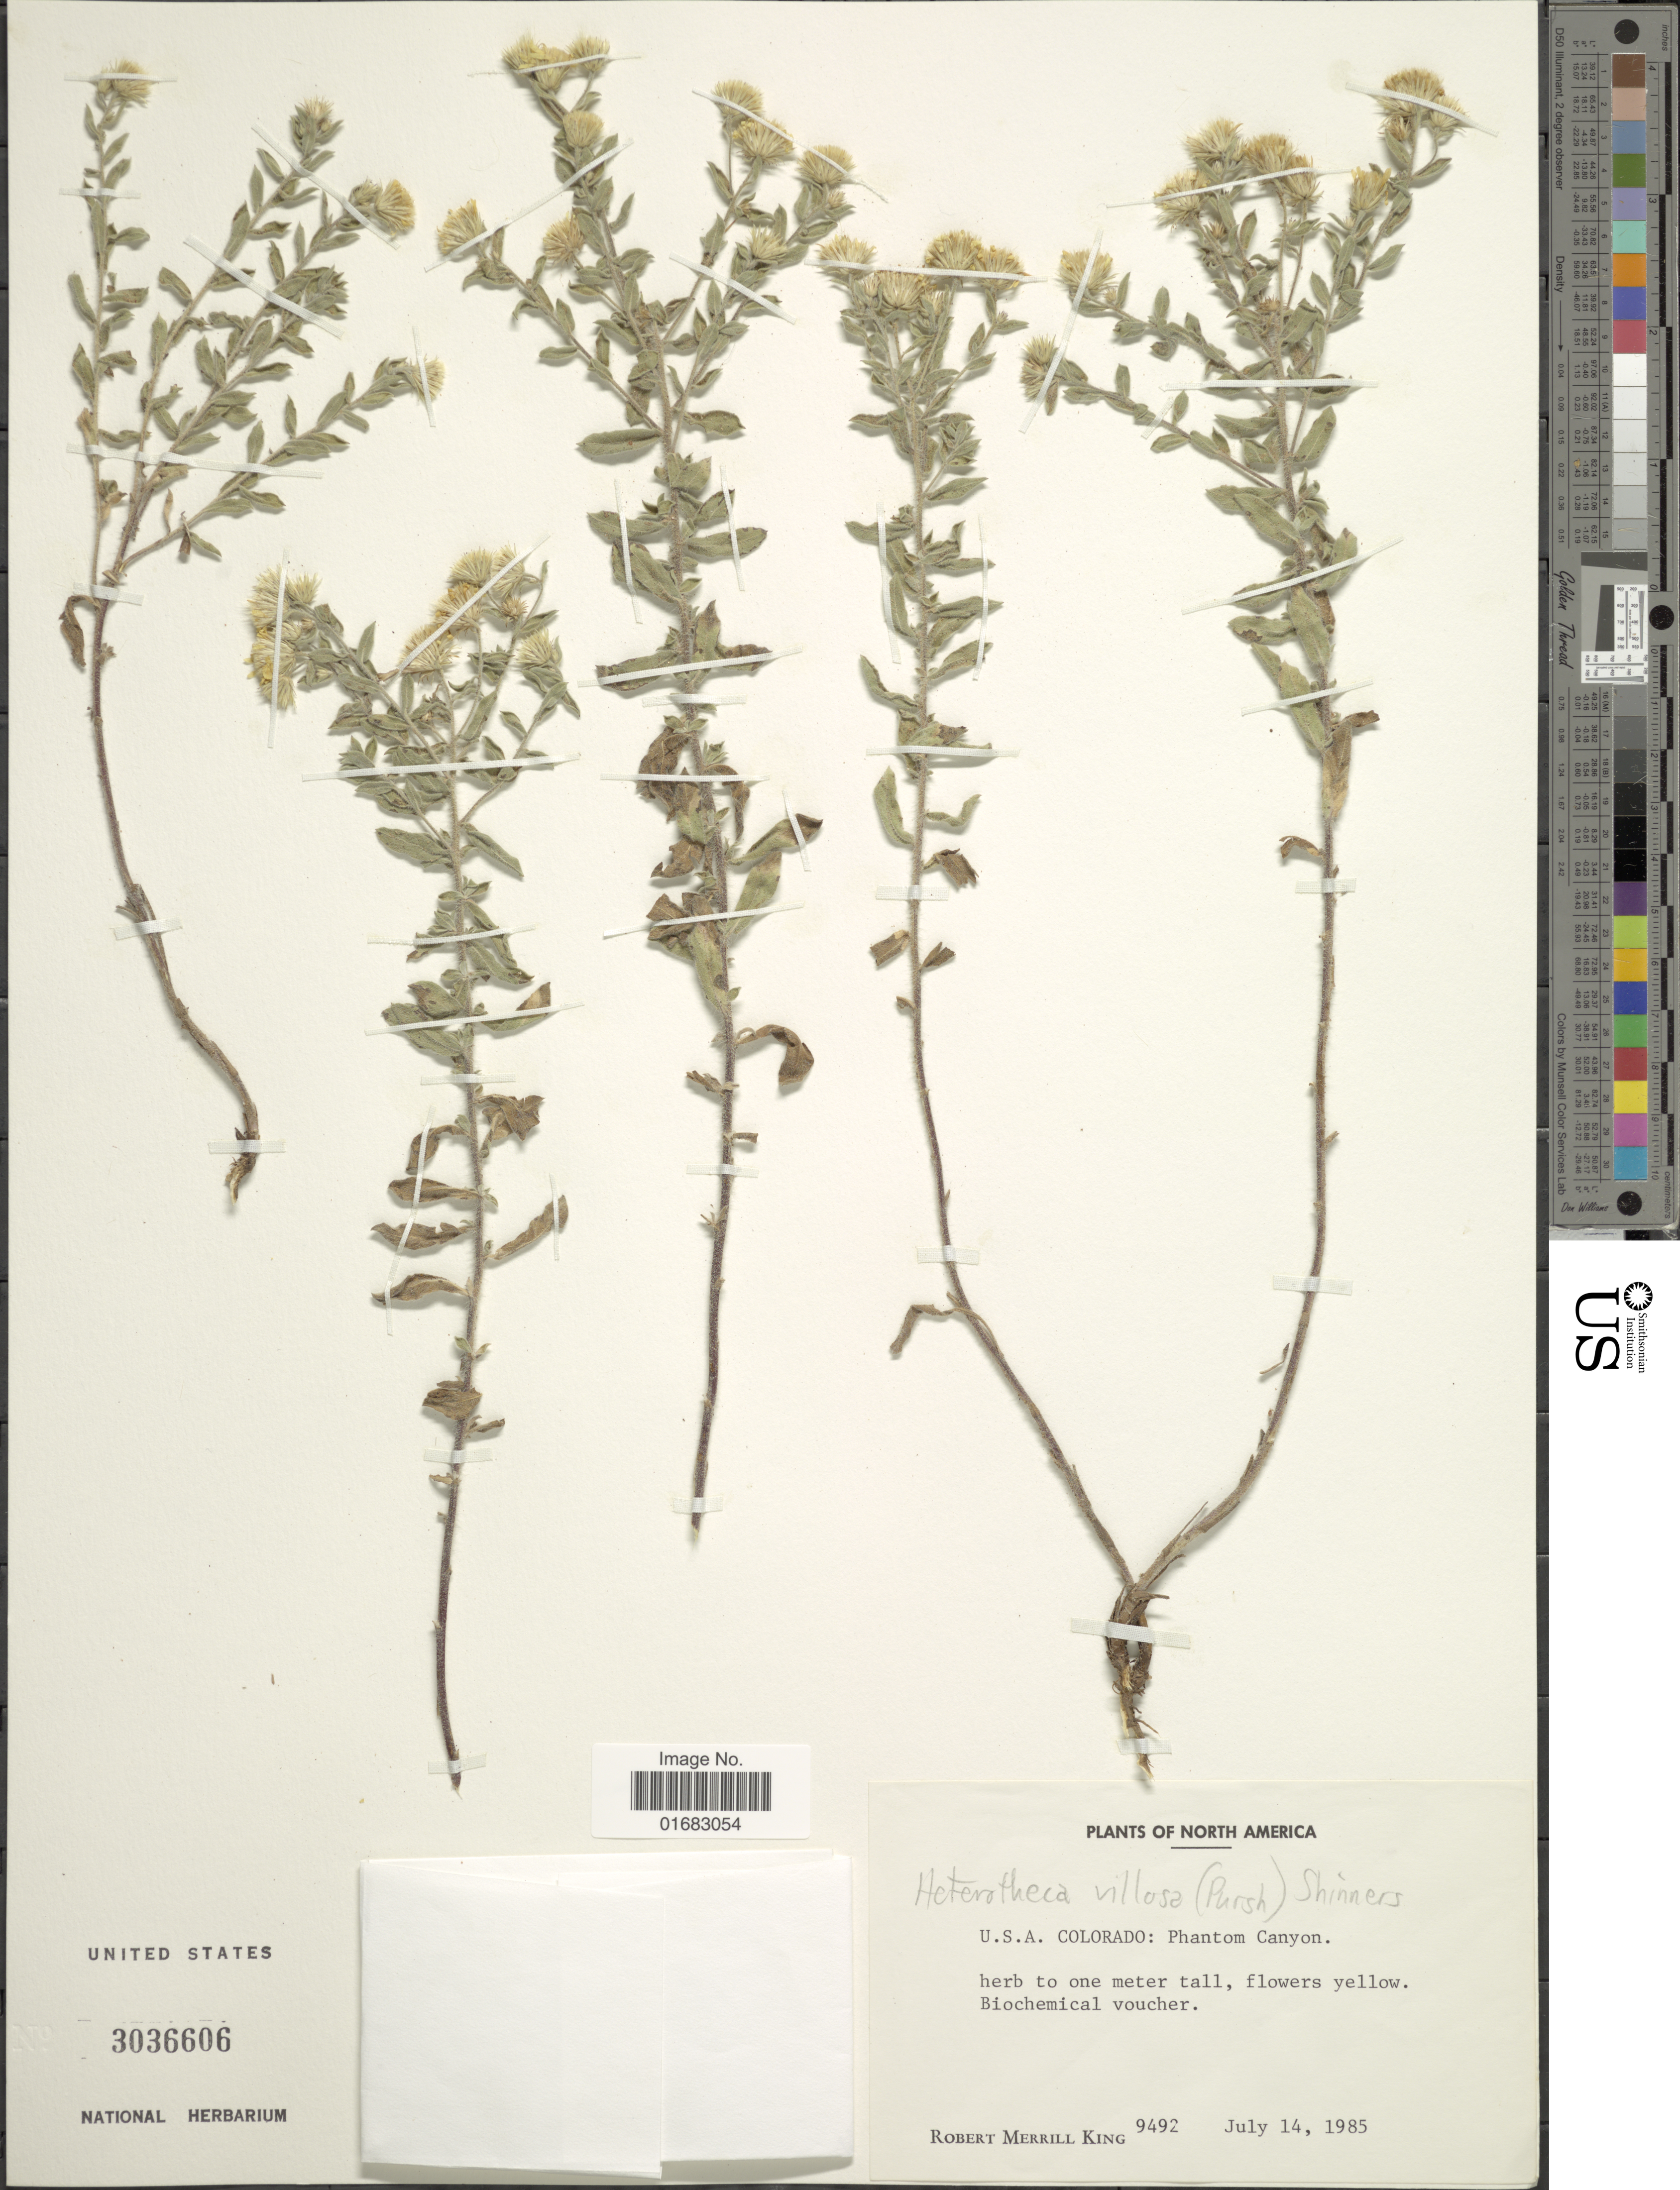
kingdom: Plantae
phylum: Tracheophyta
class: Magnoliopsida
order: Asterales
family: Asteraceae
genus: Heterotheca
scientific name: Heterotheca villosa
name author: (Pursh) Shinners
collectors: R. M. King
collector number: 9492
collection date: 1985-07-14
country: United States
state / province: Colorado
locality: U. S. A. Colorado: Phantom Canyon.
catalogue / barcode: US 3036606